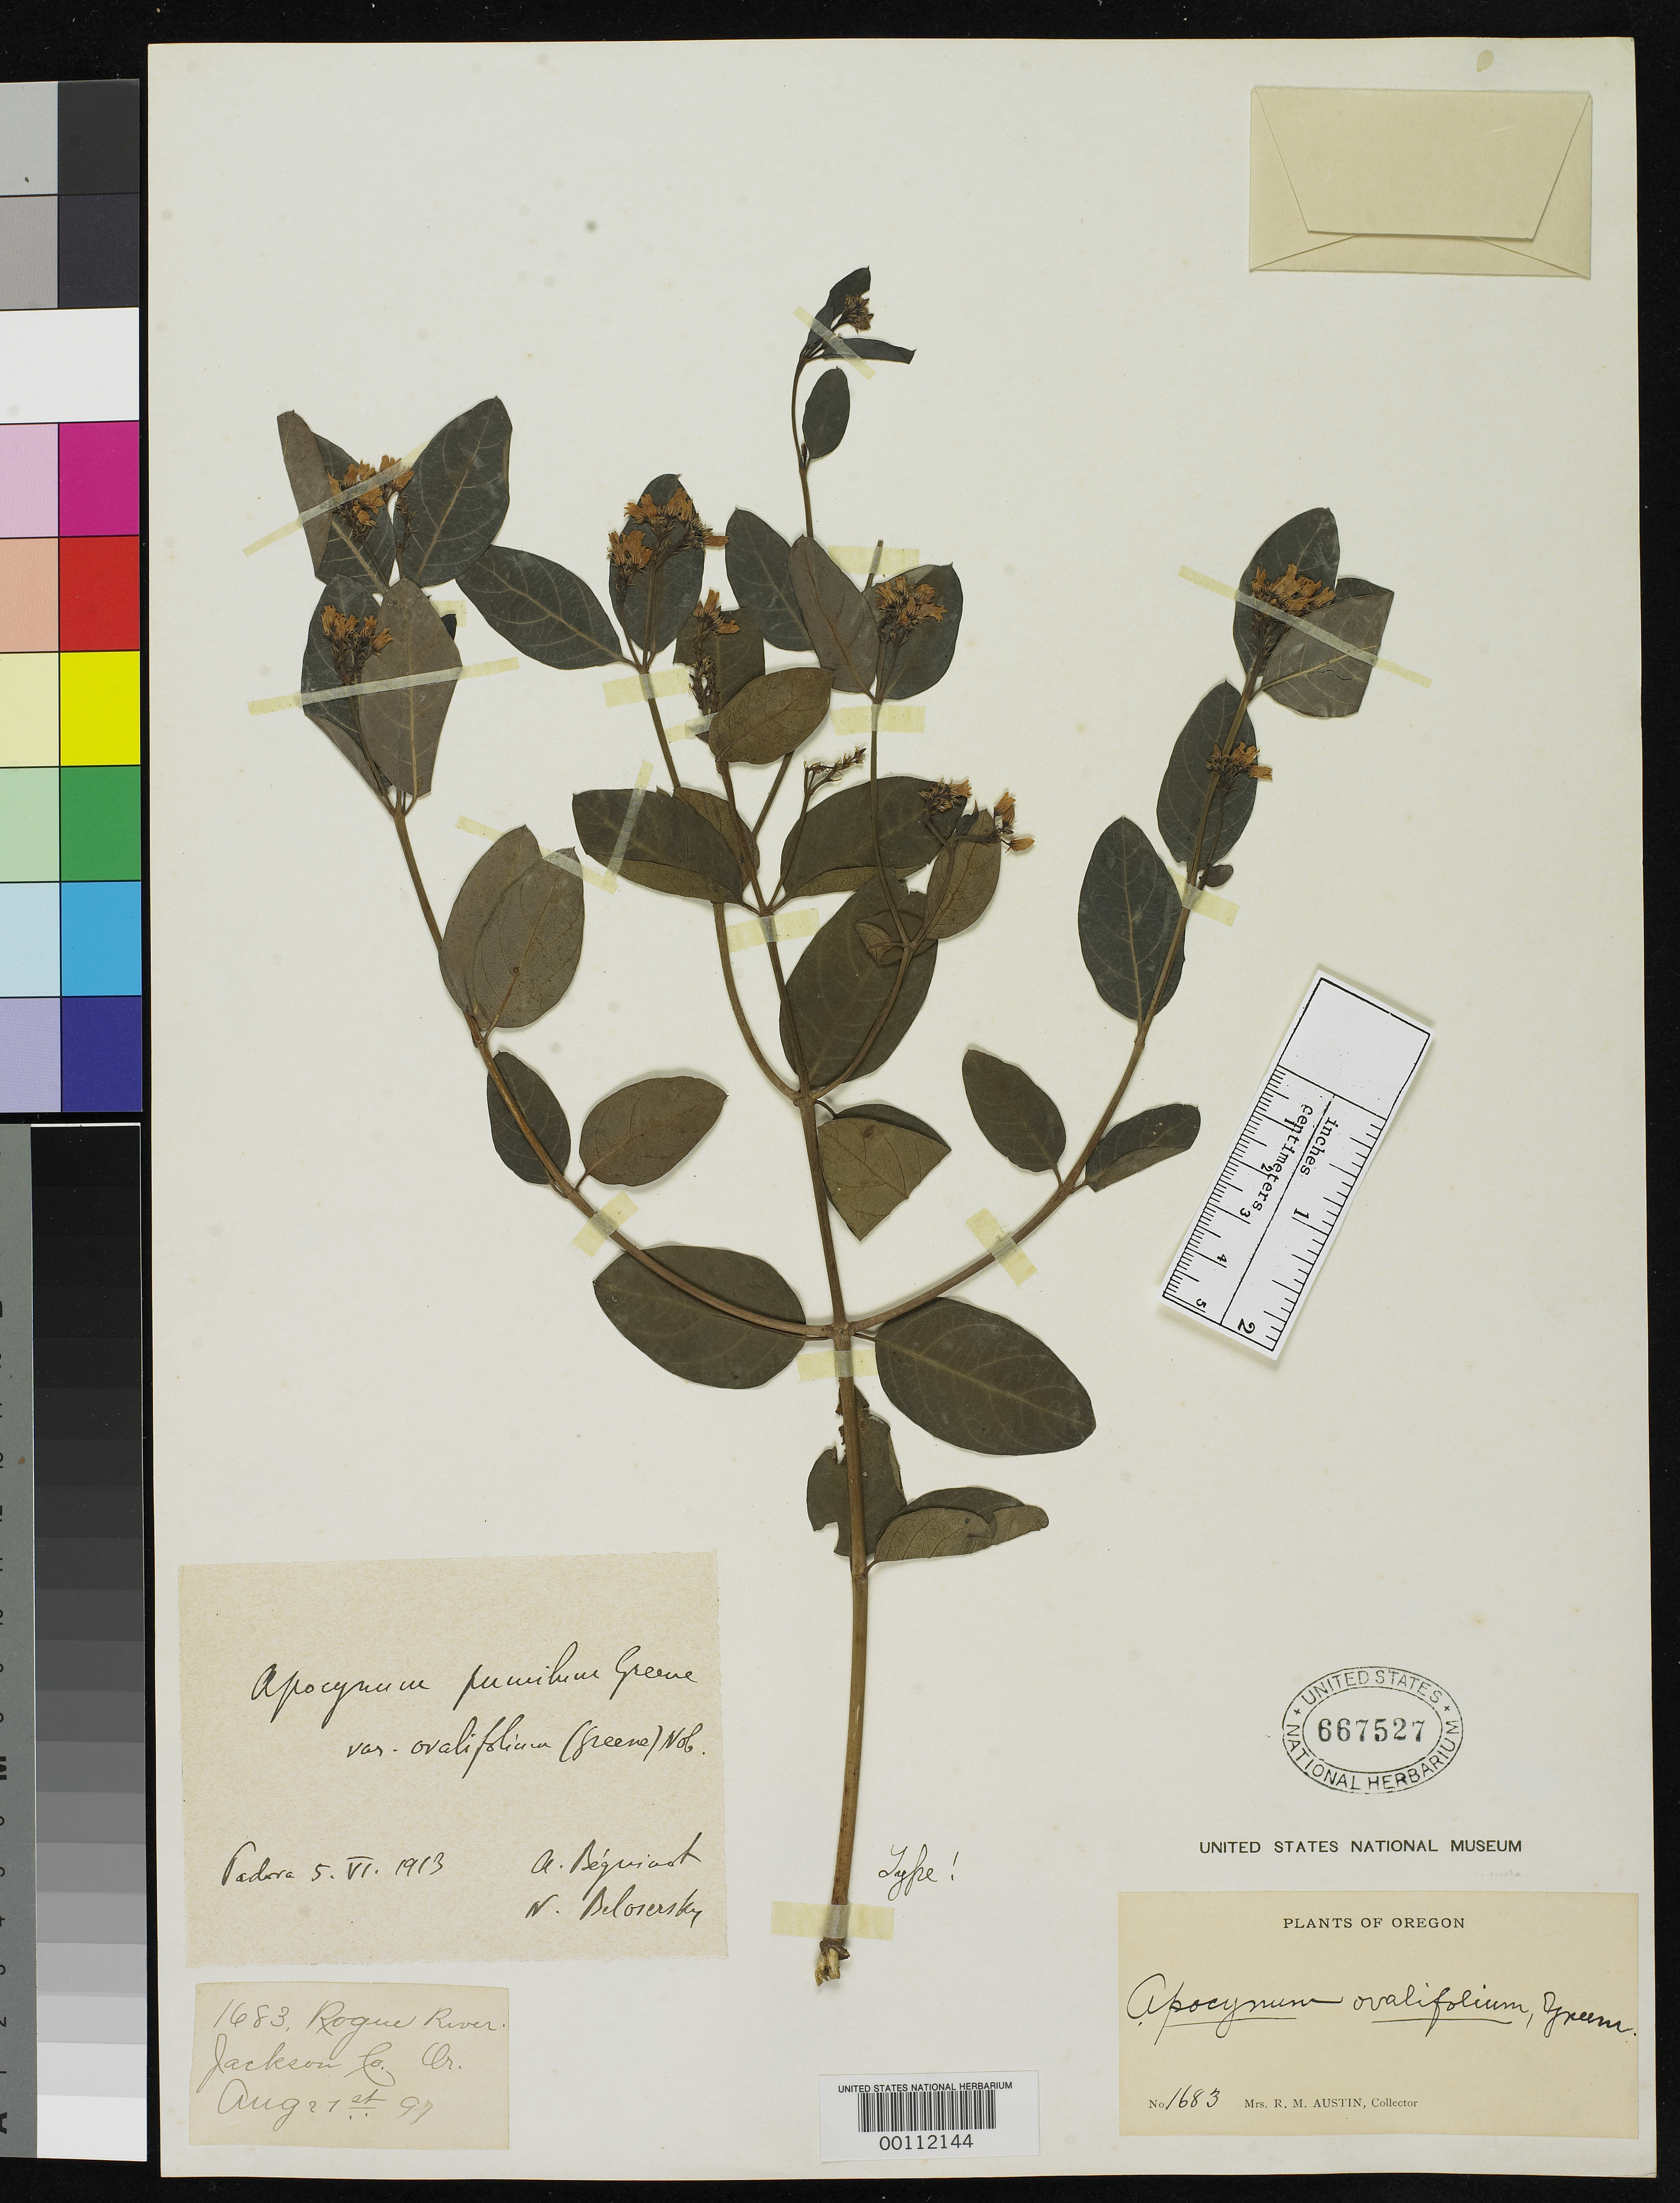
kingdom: Plantae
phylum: Tracheophyta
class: Magnoliopsida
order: Gentianales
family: Apocynaceae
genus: Apocynum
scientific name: Apocynum ovalifolium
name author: Greene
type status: Holotype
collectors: R. Austin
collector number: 1683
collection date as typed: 21 Aug 1897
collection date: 1897-08-21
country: United States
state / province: Oregon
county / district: Jackson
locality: Rogue River.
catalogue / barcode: US 667527